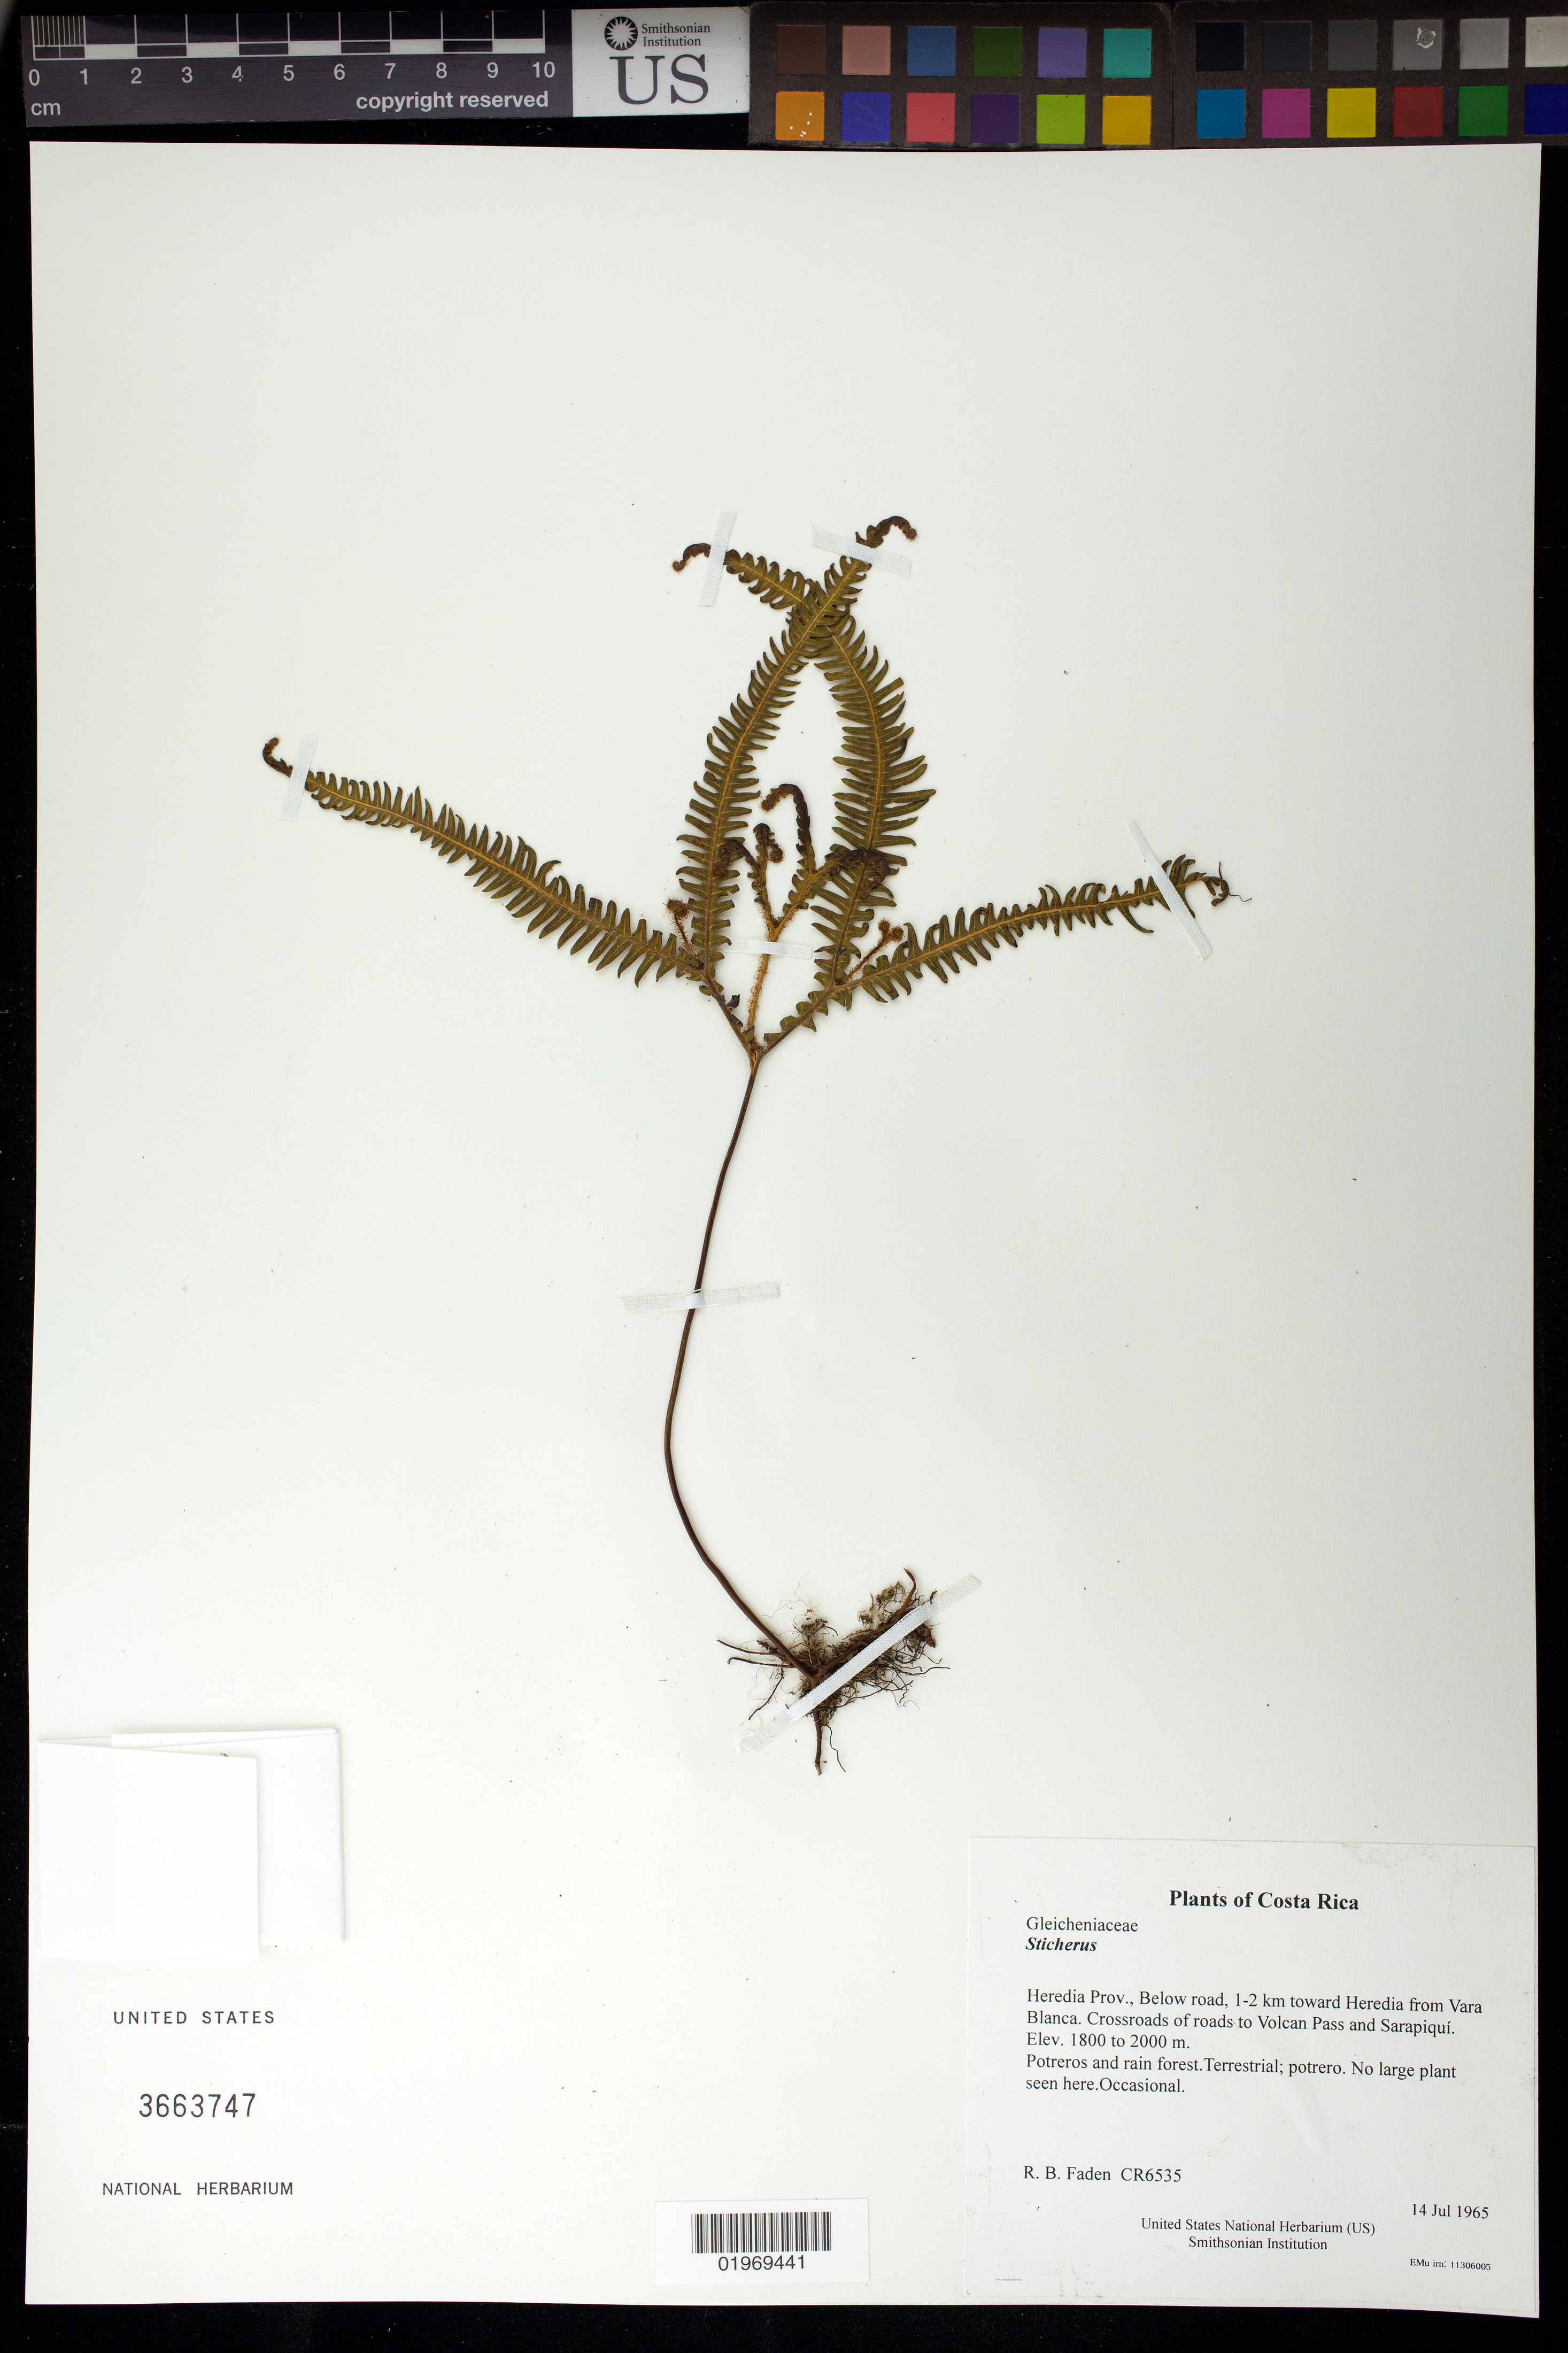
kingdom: Plantae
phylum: Tracheophyta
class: Polypodiopsida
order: Gleicheniales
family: Gleicheniaceae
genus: Sticherus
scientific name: Sticherus sp.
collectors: R. B. Faden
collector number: CR6535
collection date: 1965-07-14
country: Costa Rica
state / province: Heredia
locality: Below road, 1-2 km toward Heredia from Vara Blanca. Crossroads of roads to Volcan Pass and Sarapiquí.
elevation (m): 1800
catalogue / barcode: US 3663747